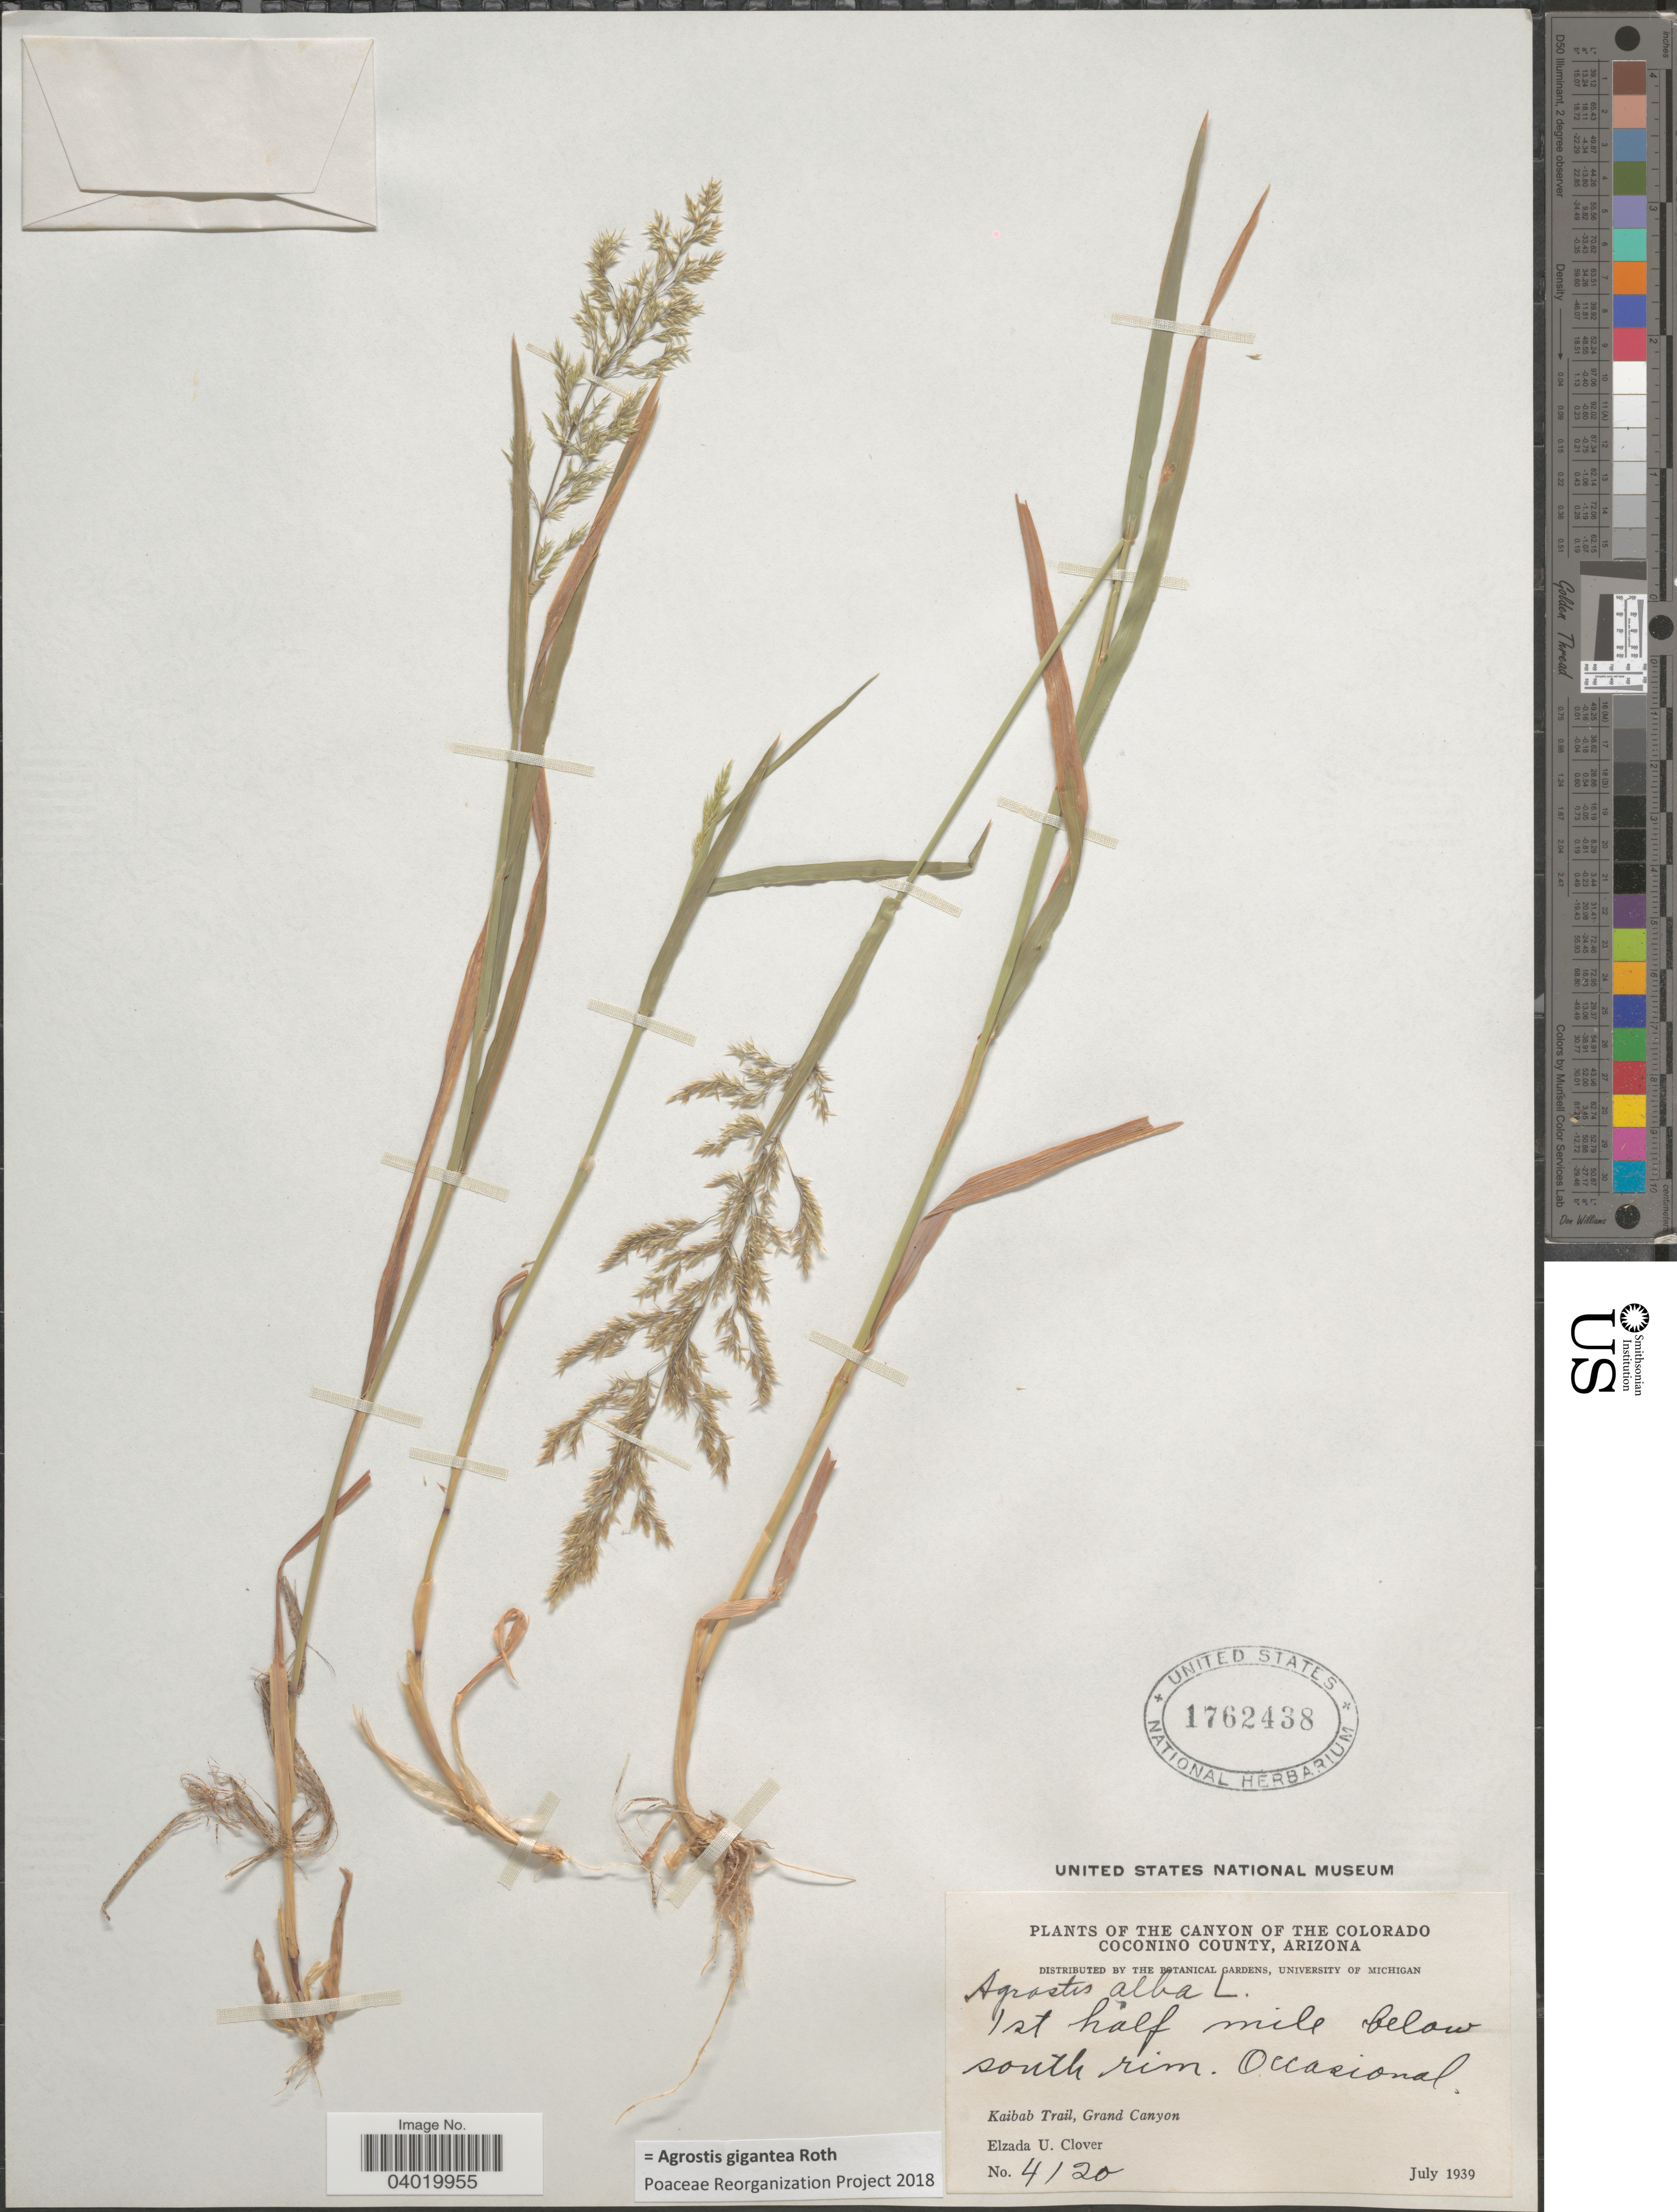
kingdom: Plantae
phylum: Tracheophyta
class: Liliopsida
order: Poales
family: Poaceae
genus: Agrostis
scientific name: Agrostis gigantea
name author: Roth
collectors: E. U. Clover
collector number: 4120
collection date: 1939-07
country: United States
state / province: Arizona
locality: The Canyon of the Colorado. Coconino County. 1st half mile below south rim. Kaibab Trail, Grand Canyon.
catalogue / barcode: US 1762438